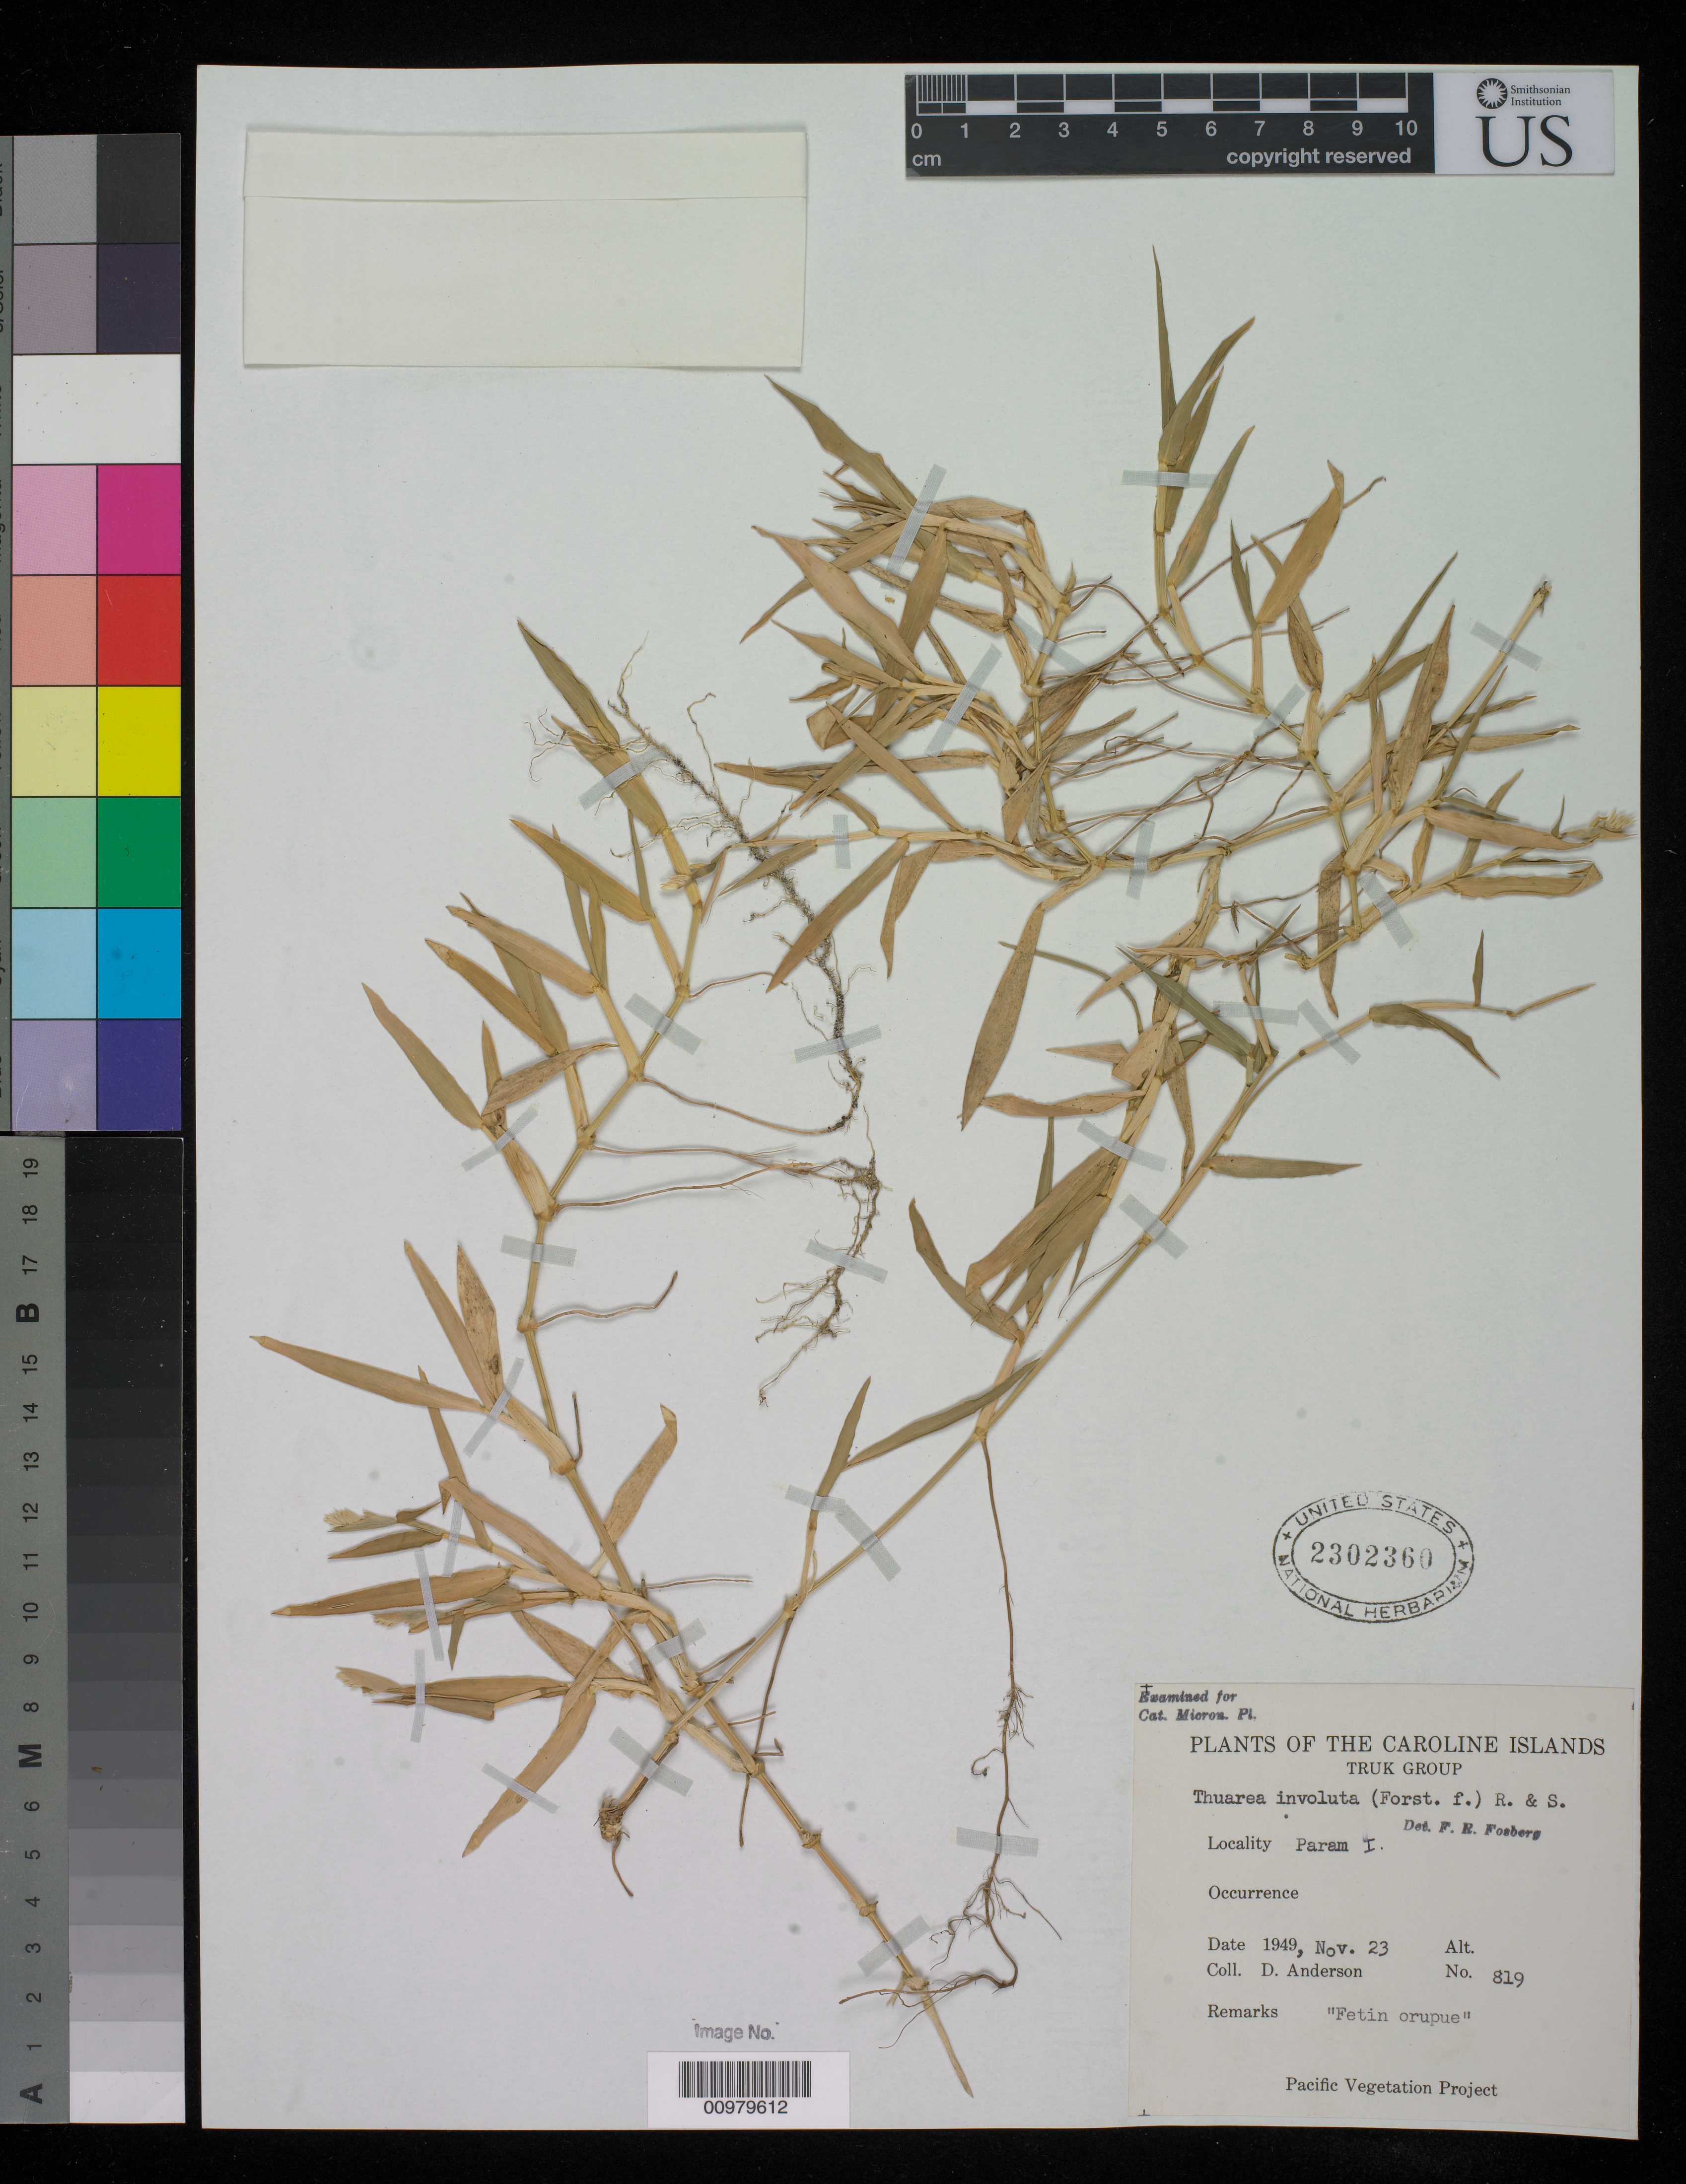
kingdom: Plantae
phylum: Tracheophyta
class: Liliopsida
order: Poales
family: Poaceae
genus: Thuarea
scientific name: Thuarea involuta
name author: (G. Forst.) R. Br. ex Sm.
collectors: D. Anderson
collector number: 819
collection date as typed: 22 Nov 1949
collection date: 1949-11-22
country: Micronesia, Federated States of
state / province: Truk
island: Truk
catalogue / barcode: US 2302360